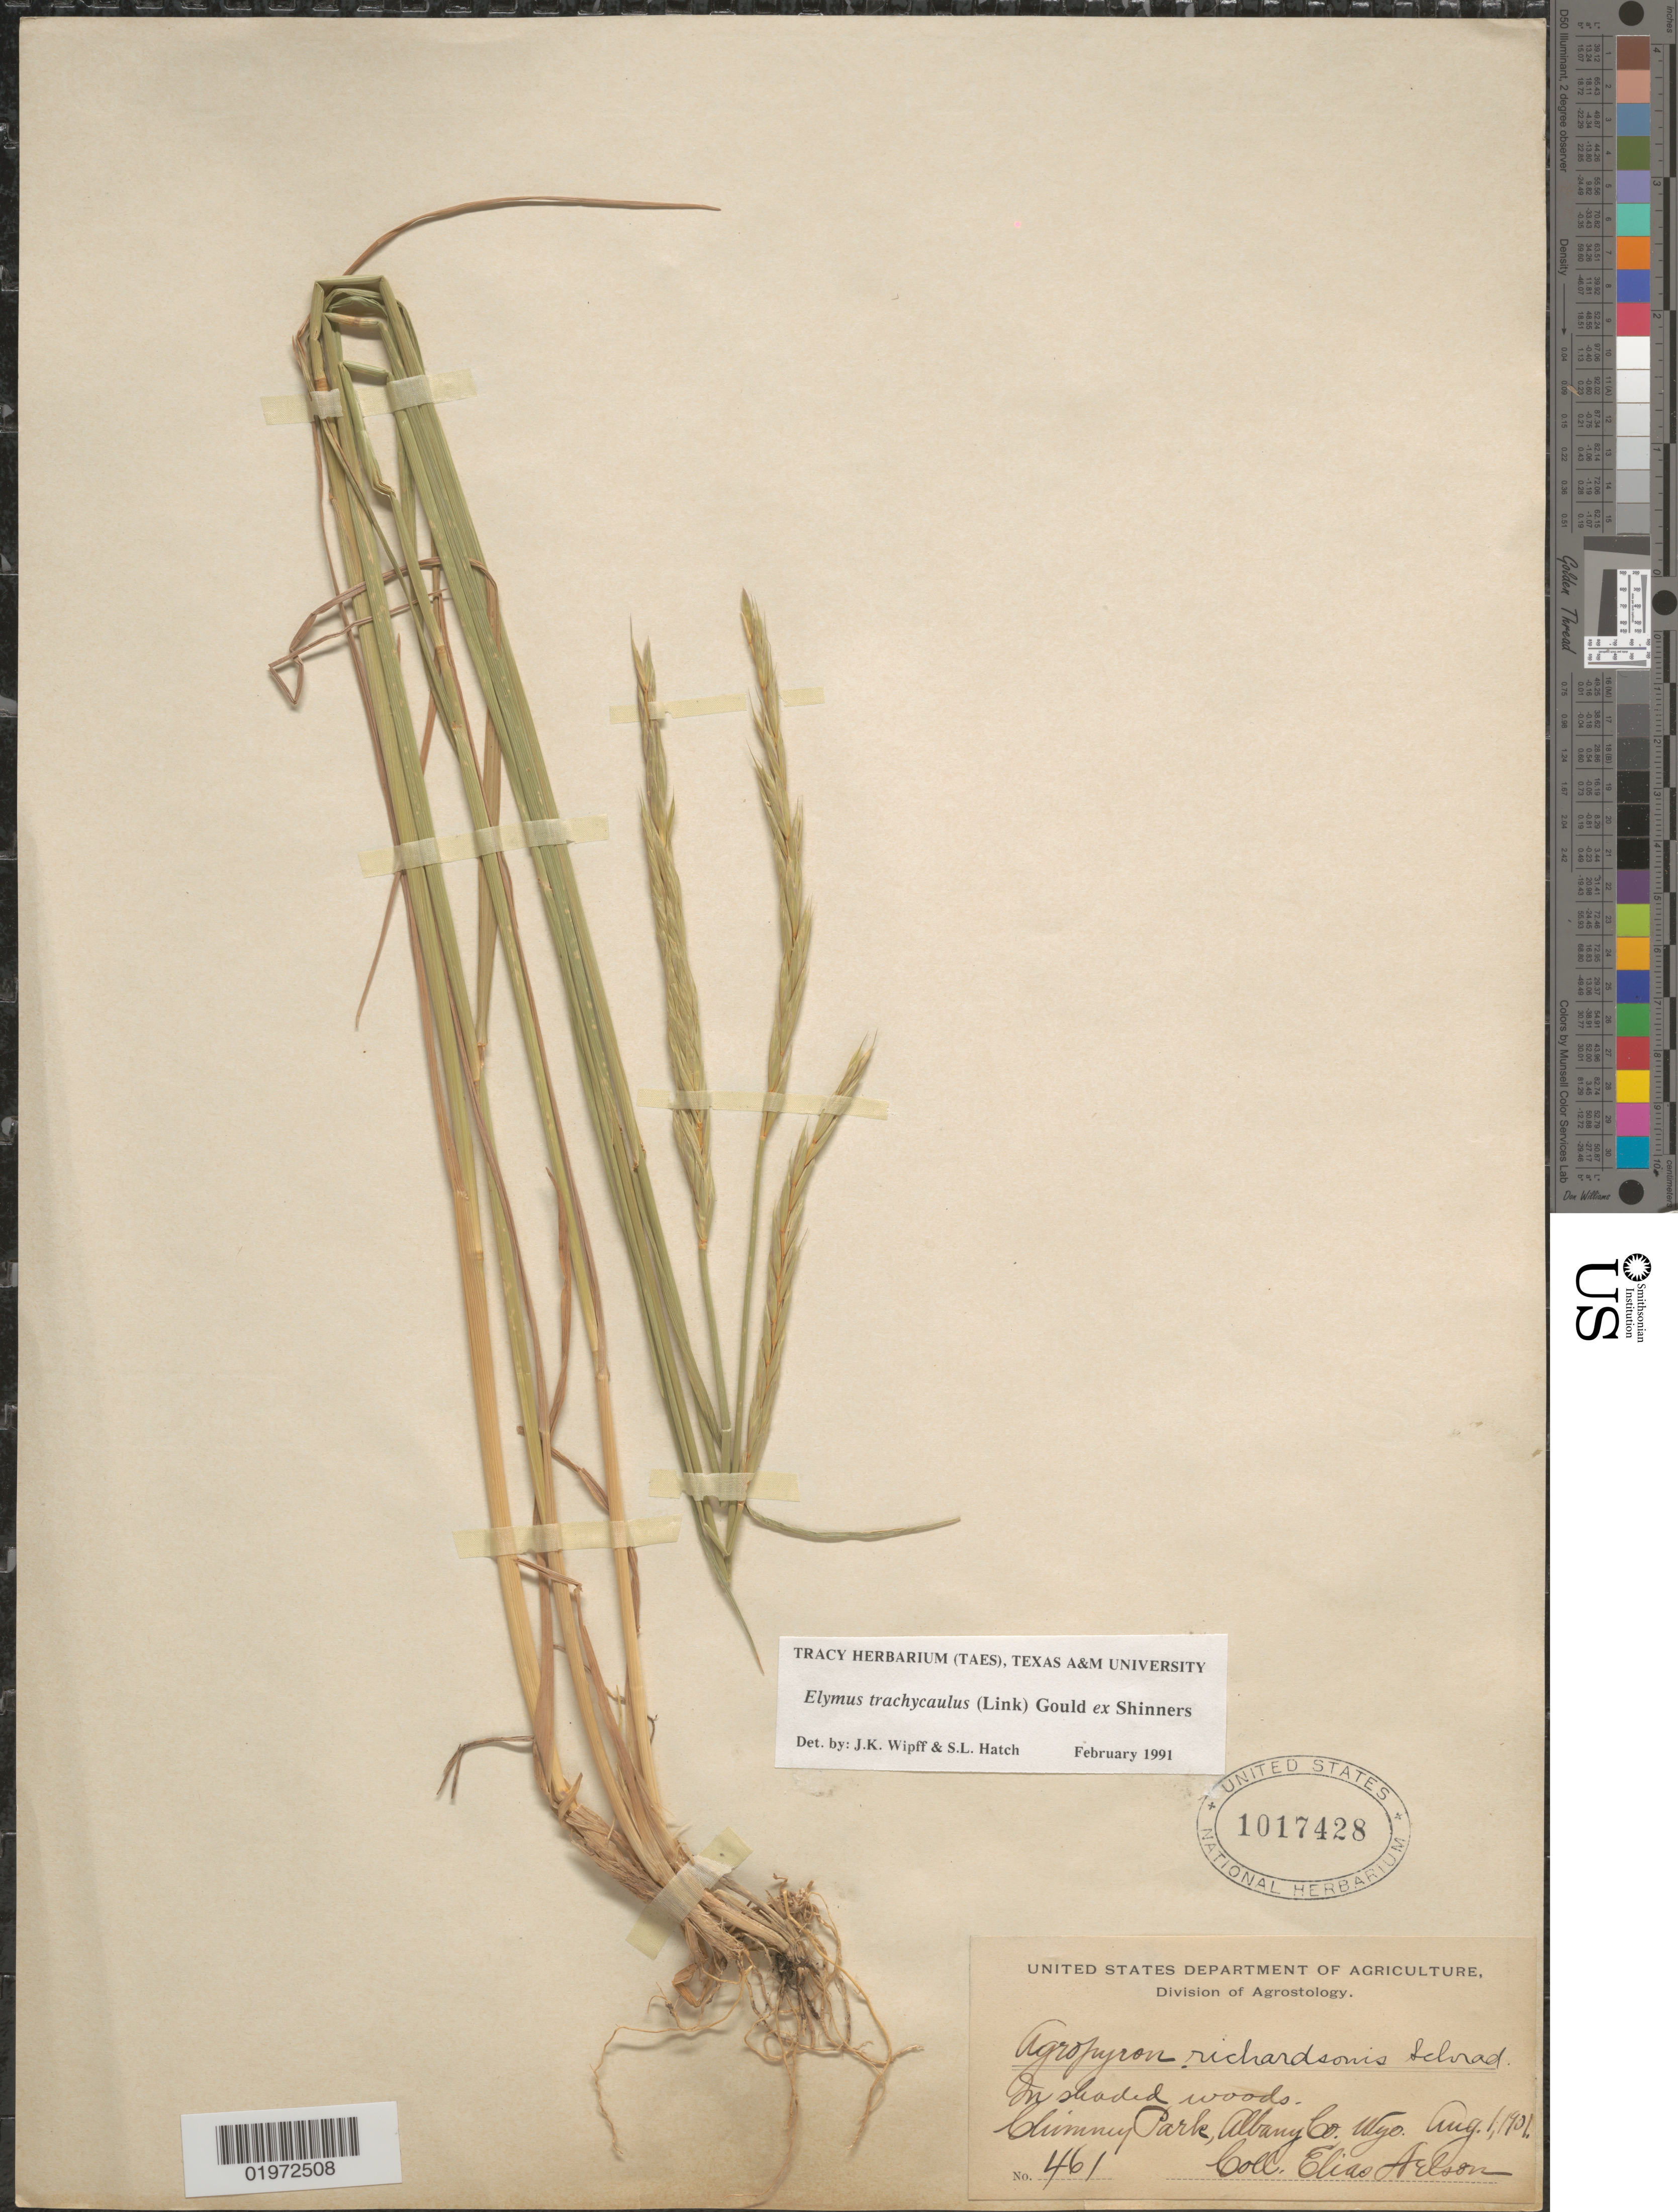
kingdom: Plantae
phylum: Tracheophyta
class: Liliopsida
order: Poales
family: Poaceae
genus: Elymus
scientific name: Elymus trachycaulus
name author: (Link) Gould ex Shinners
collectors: E. Nelson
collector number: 461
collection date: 1901-08-01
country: United States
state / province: Wyoming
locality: In shaded woods. Chimney Park, Albany Co.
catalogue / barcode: US 1017428